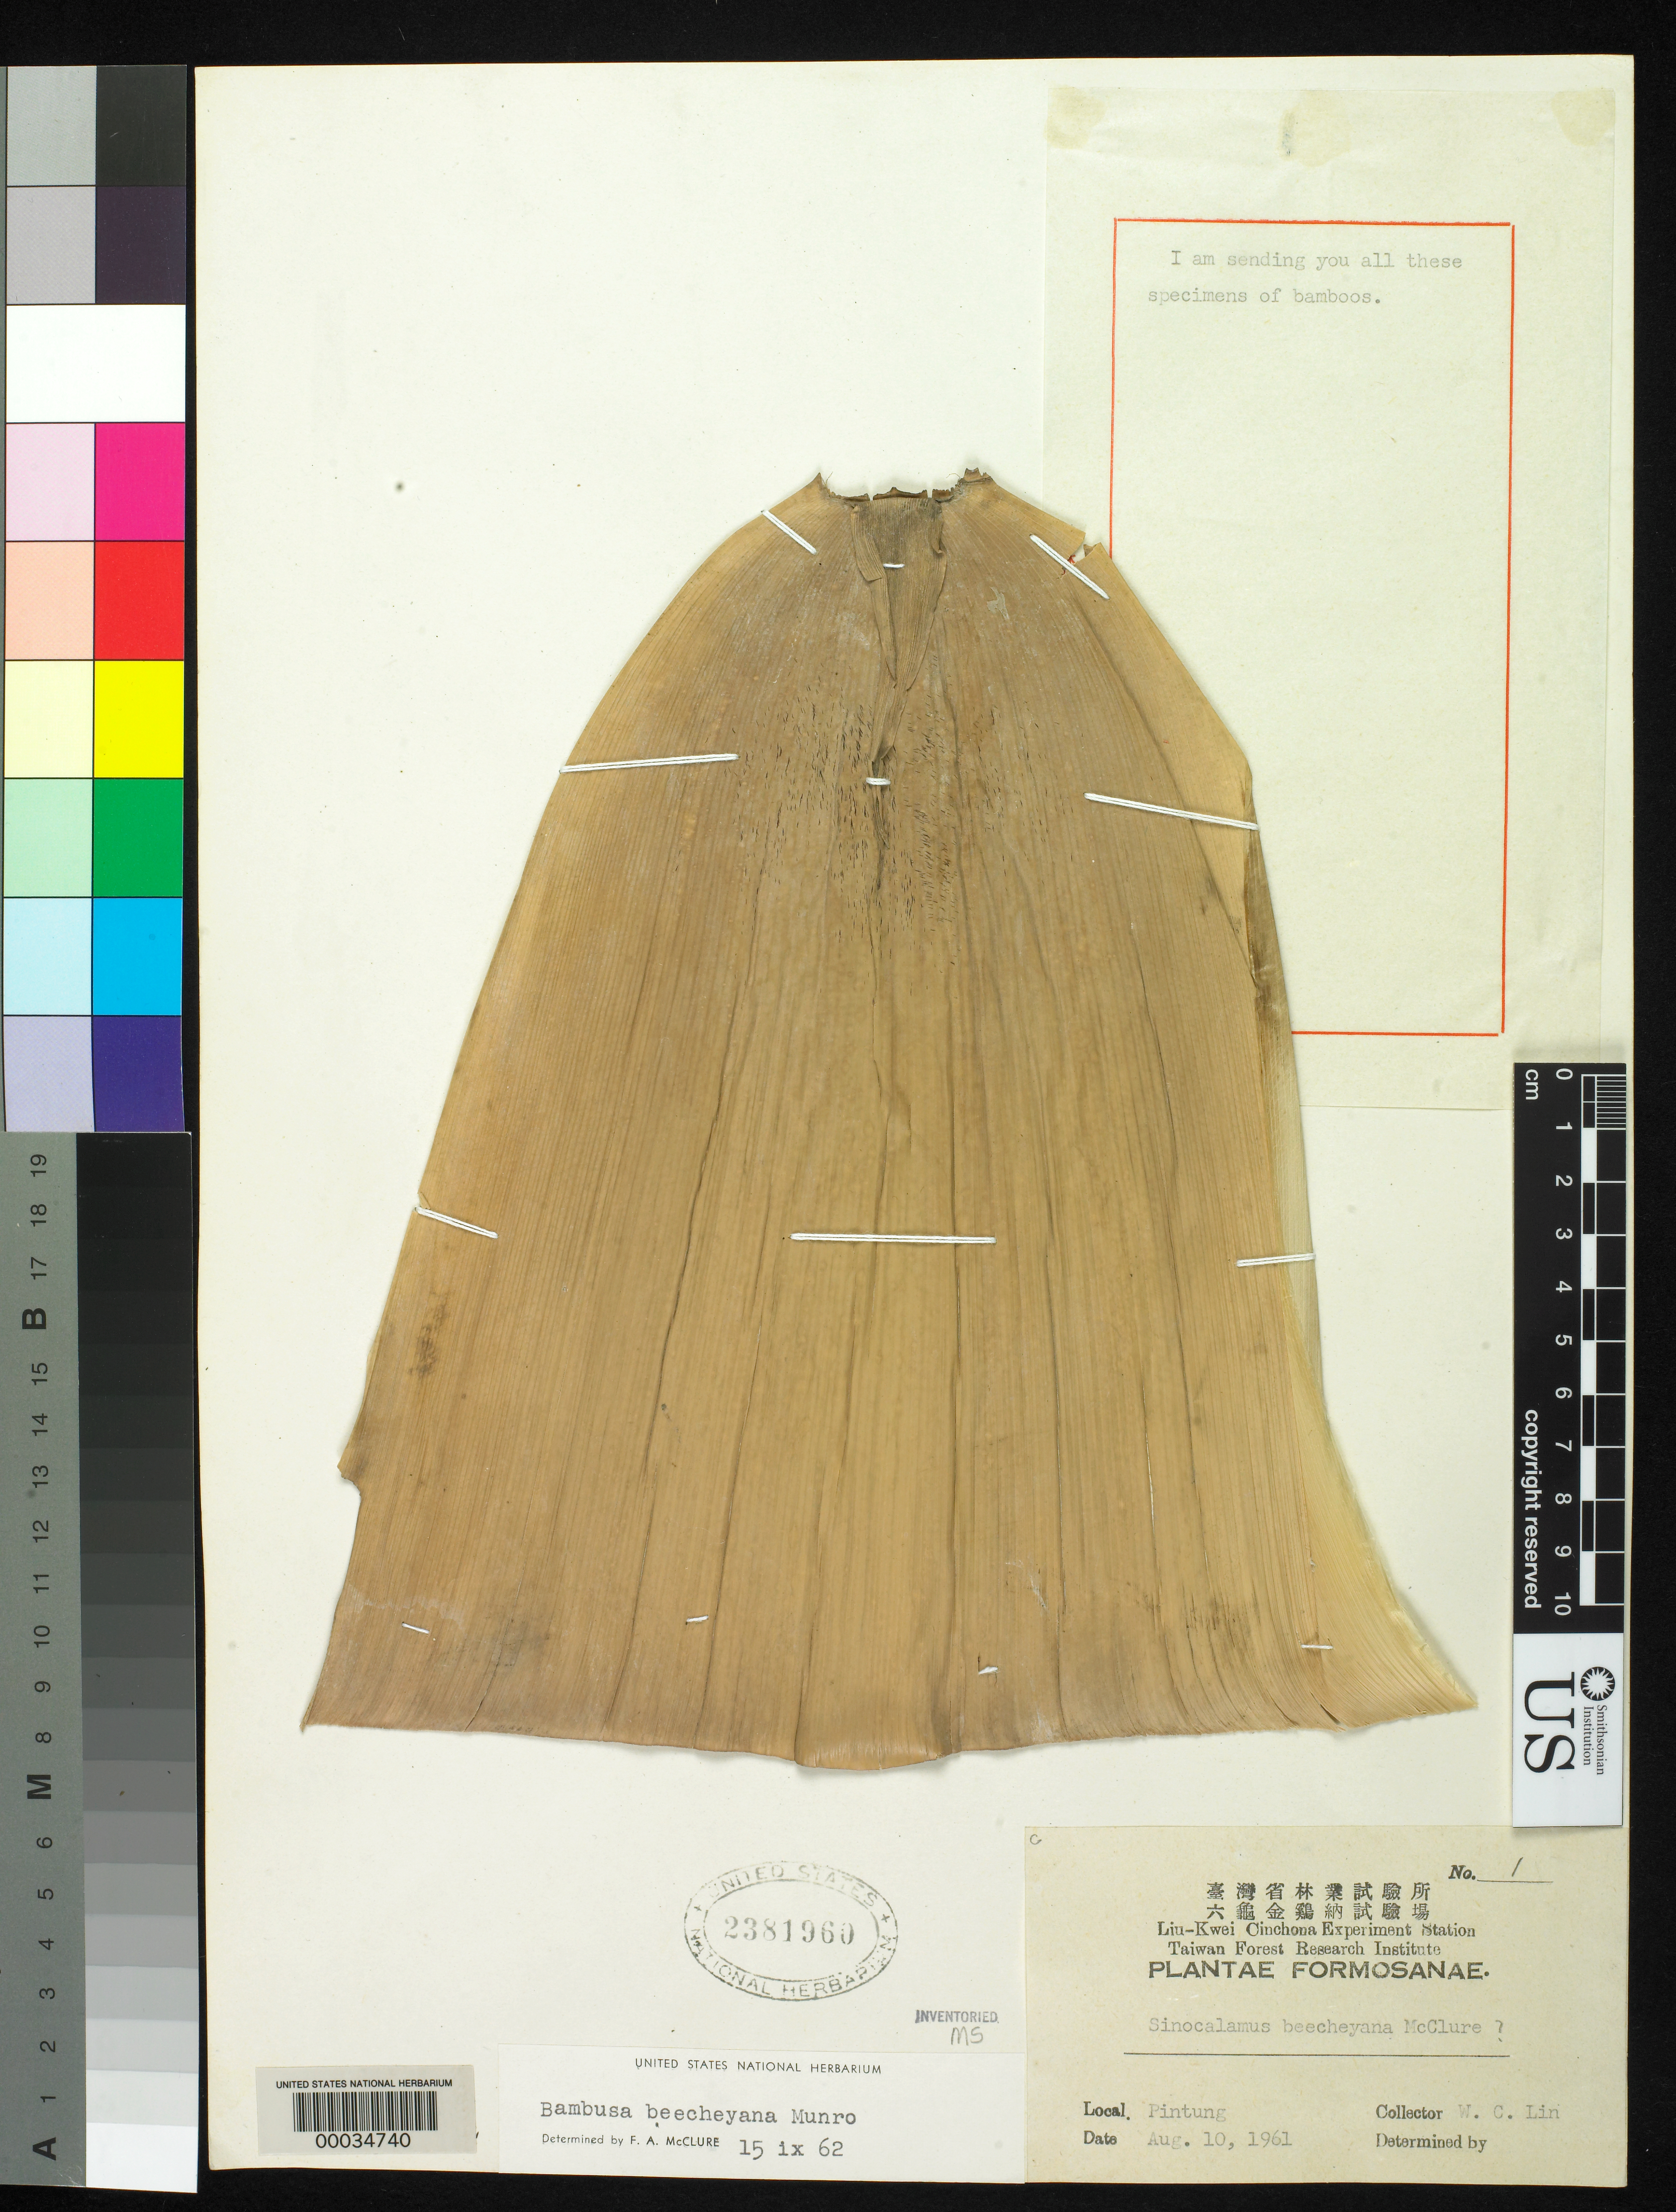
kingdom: Plantae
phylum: Tracheophyta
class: Liliopsida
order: Poales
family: Poaceae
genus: Bambusa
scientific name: Bambusa beecheyana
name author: Munro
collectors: W. Lin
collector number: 1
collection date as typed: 10 Aug 1961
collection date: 1961-08-10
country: Taiwan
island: Taiwan [Formosa]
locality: Pintung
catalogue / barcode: US 2381960